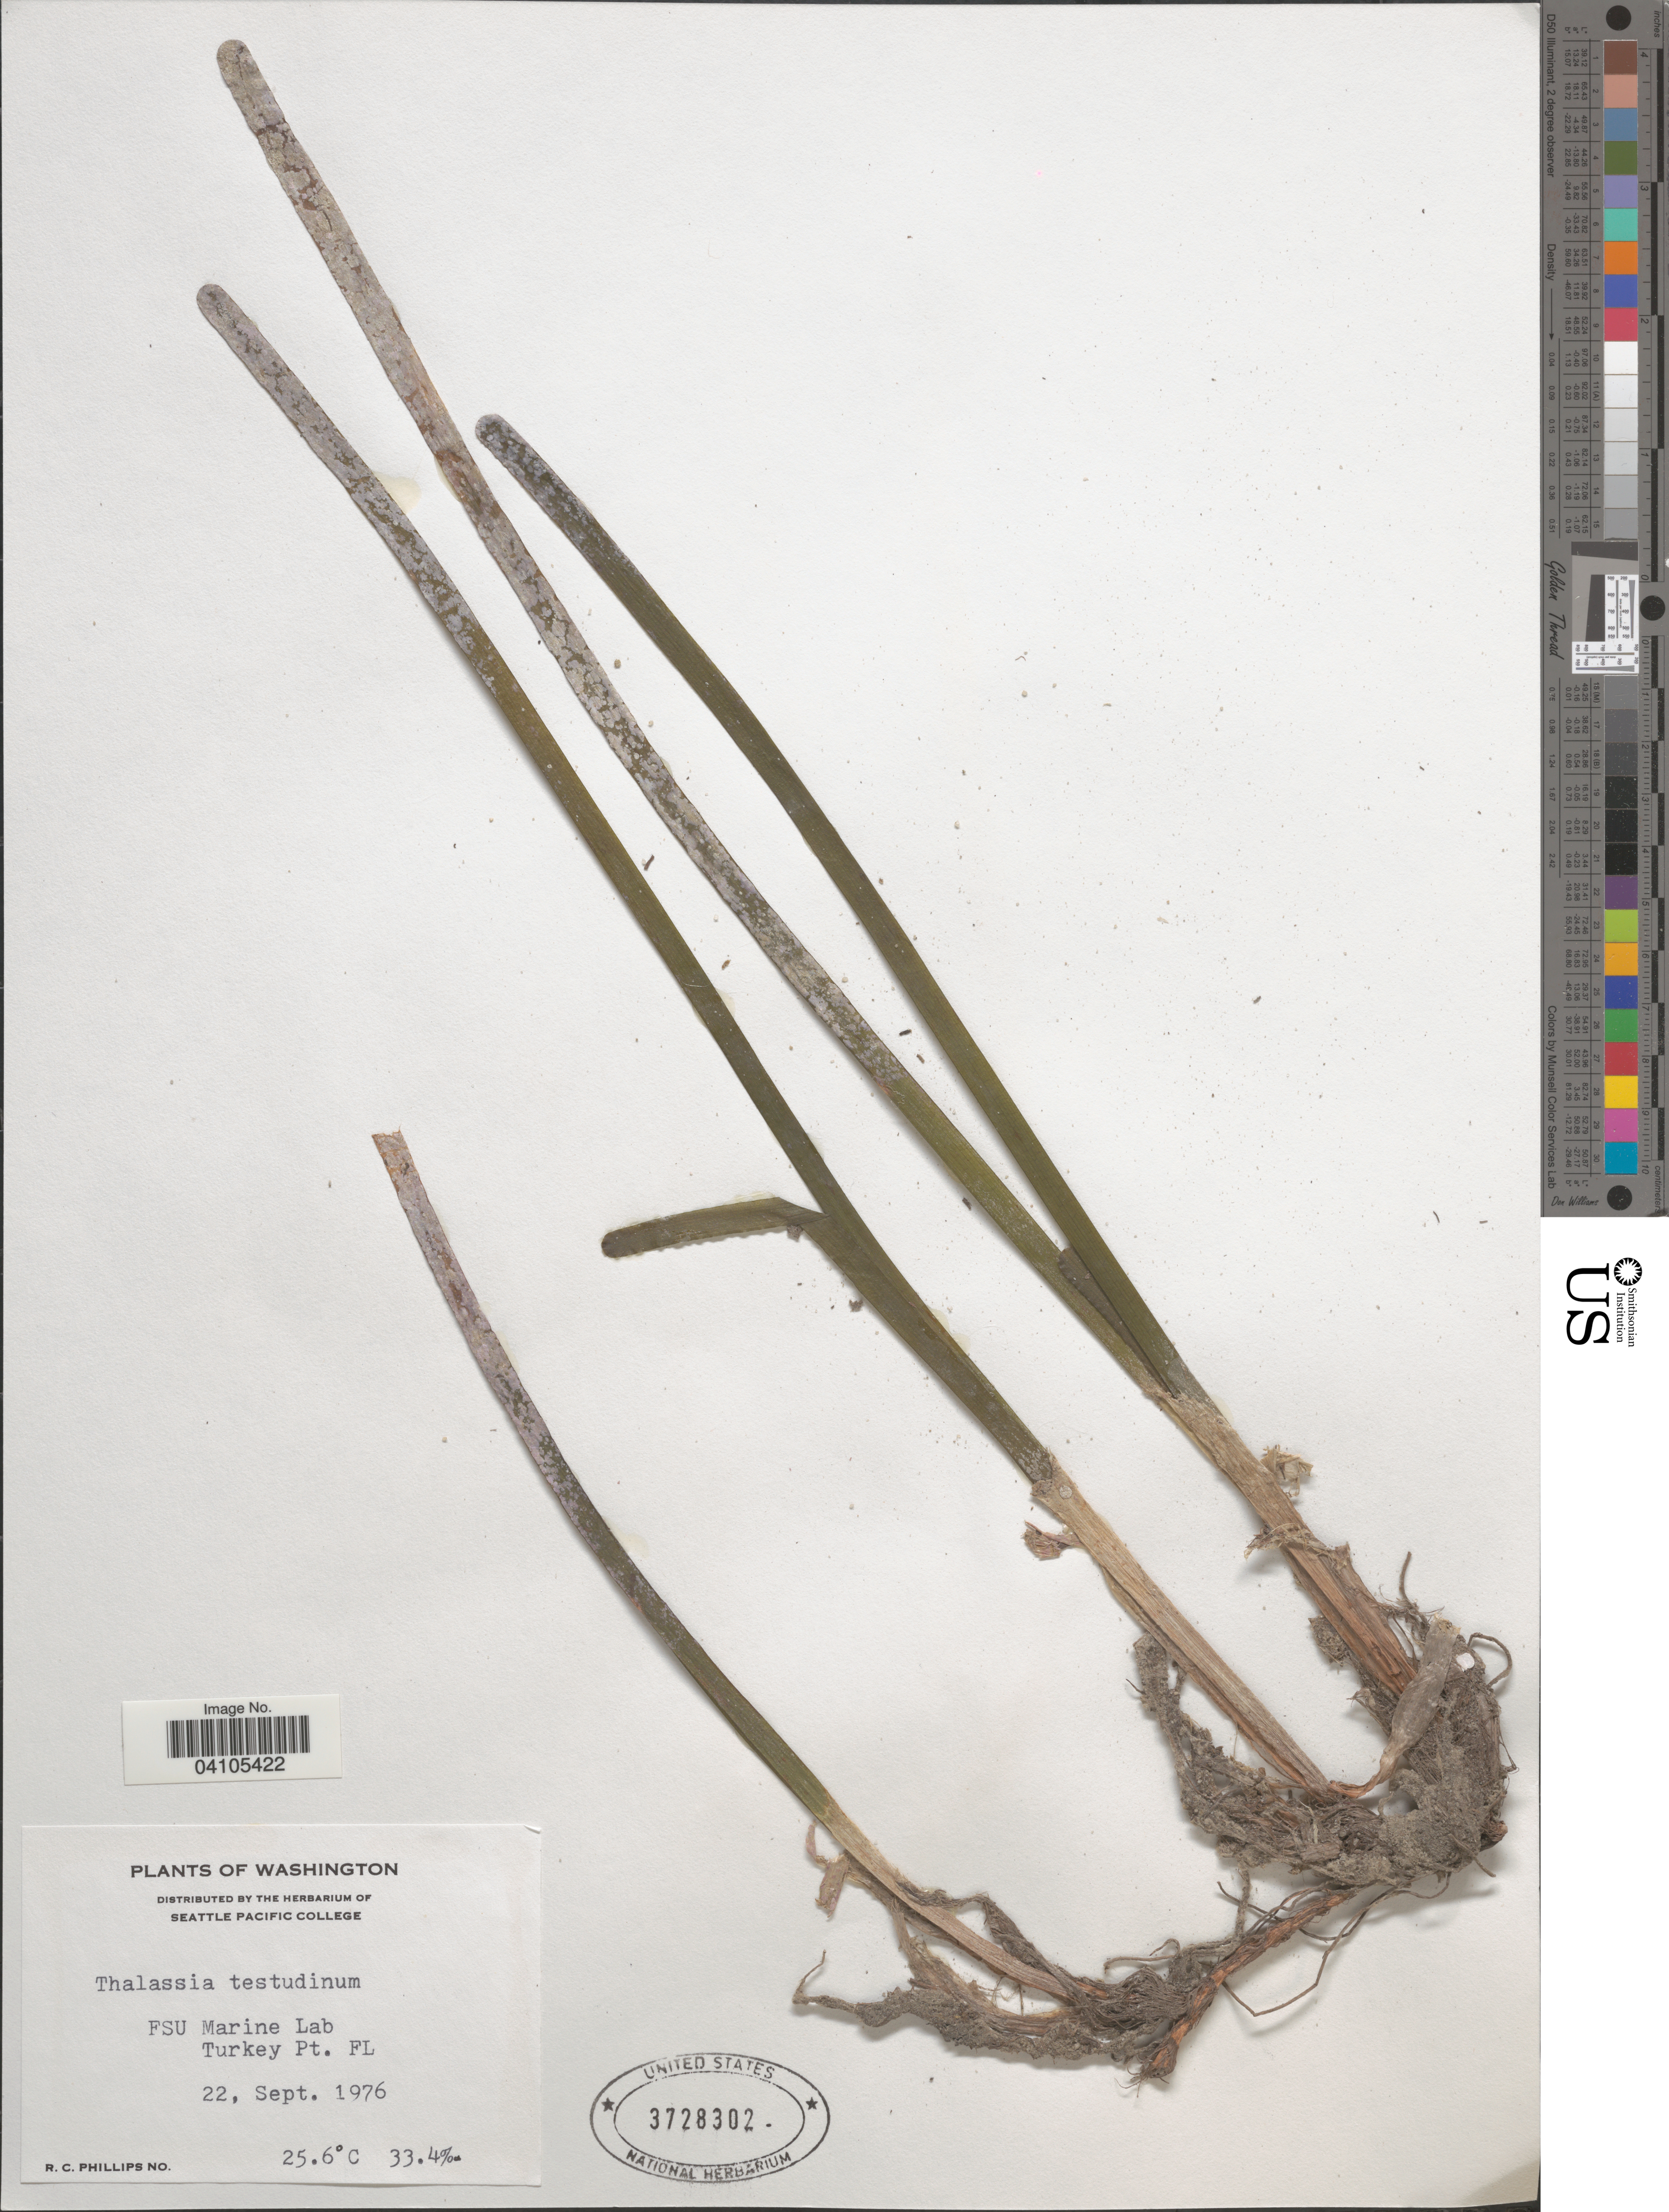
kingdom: Plantae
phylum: Tracheophyta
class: Liliopsida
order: Alismatales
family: Hydrocharitaceae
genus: Thalassia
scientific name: Thalassia testudinum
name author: Banks & Sol. ex K.D. Koenig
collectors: R. C. Phillips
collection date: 1976-09-22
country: United States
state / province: Florida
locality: FSU Marine Lab. Turkey Pt.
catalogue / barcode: US 3728302